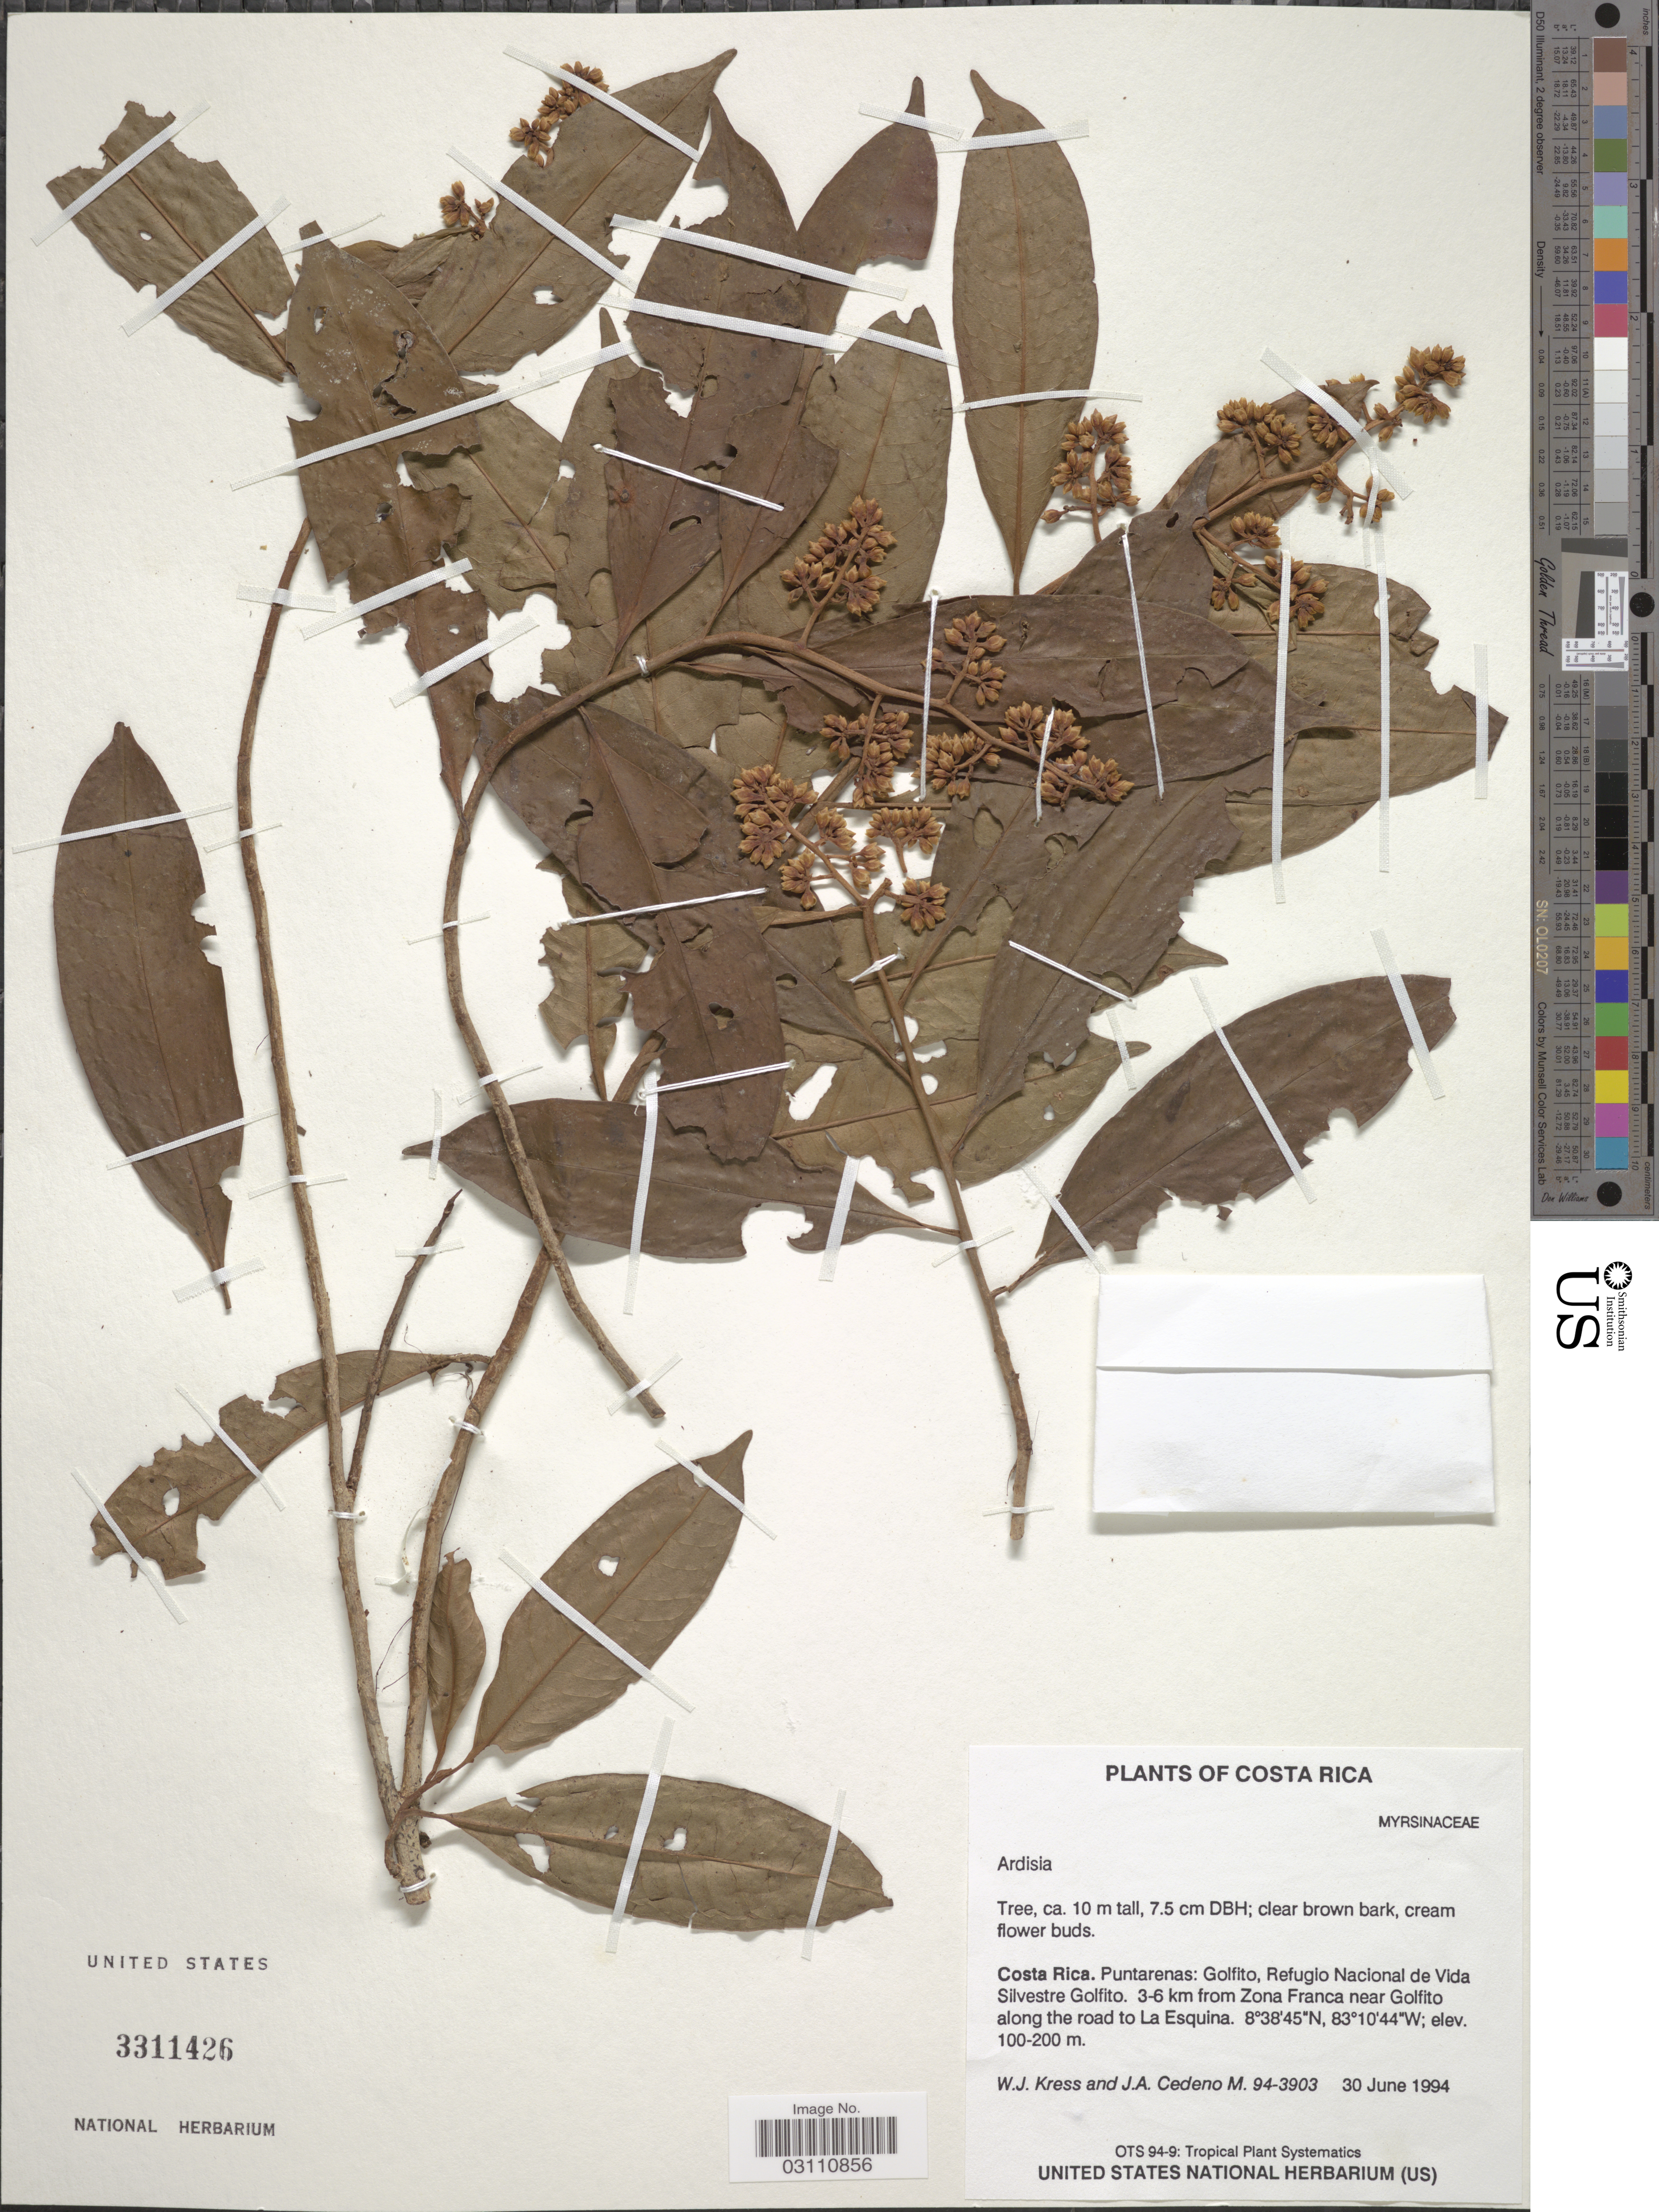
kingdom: Plantae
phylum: Tracheophyta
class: Magnoliopsida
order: Ericales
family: Primulaceae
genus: Ardisia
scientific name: Ardisia sp.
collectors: W. J. Kress & J. A. Cedeño M.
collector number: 94-3903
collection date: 1994-06-30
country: Costa Rica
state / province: Puntarenas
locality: Golfito, Refugio Nacional de Vida Silvestre Golfito. 3-6 km from Zona Franca near Golfito along the road to La Esquina.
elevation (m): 100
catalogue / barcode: US 3311426